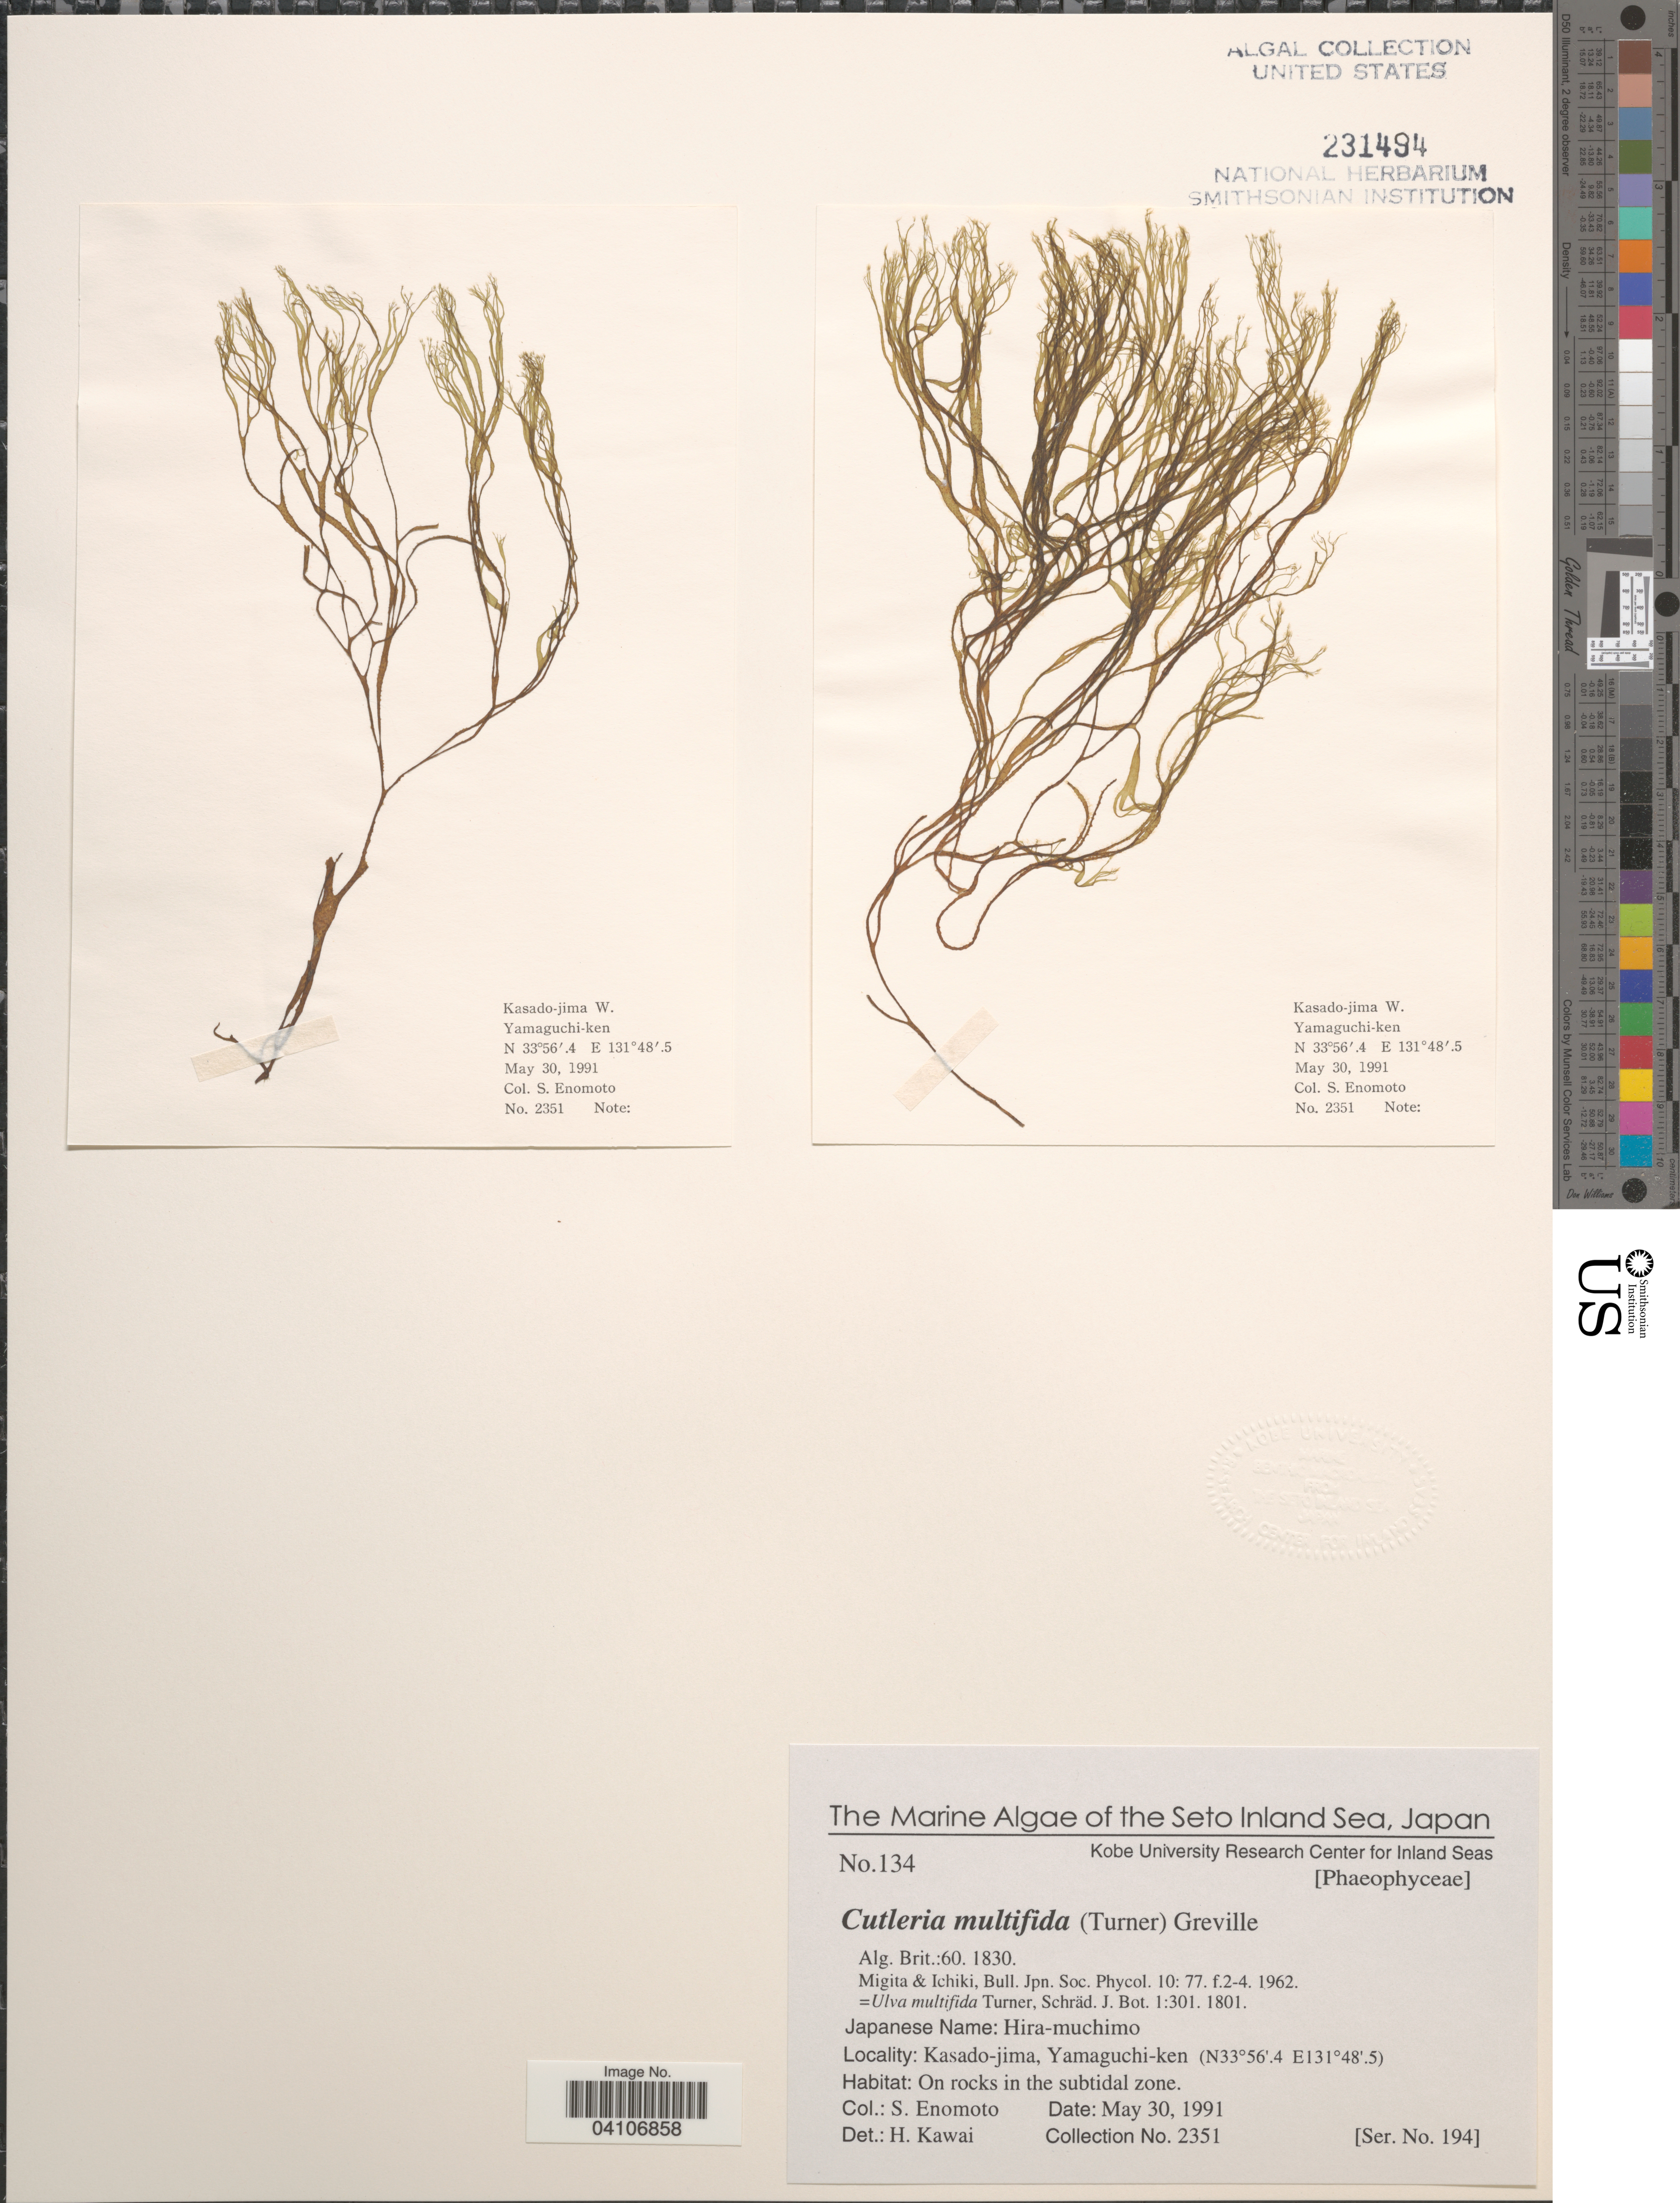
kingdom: Chromista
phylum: Ochrophyta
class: Phaeophyceae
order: Cutleriales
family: Cutleriaceae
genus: Cutleria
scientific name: Cutleria multifida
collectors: S. Enomoto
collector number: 2351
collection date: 1991-05-30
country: Japan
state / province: Yamaguti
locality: The Seto Inland Sea. Kasado-jima, Yamaguchi-ken. On rocks in the subtidal zone.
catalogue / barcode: US 231494